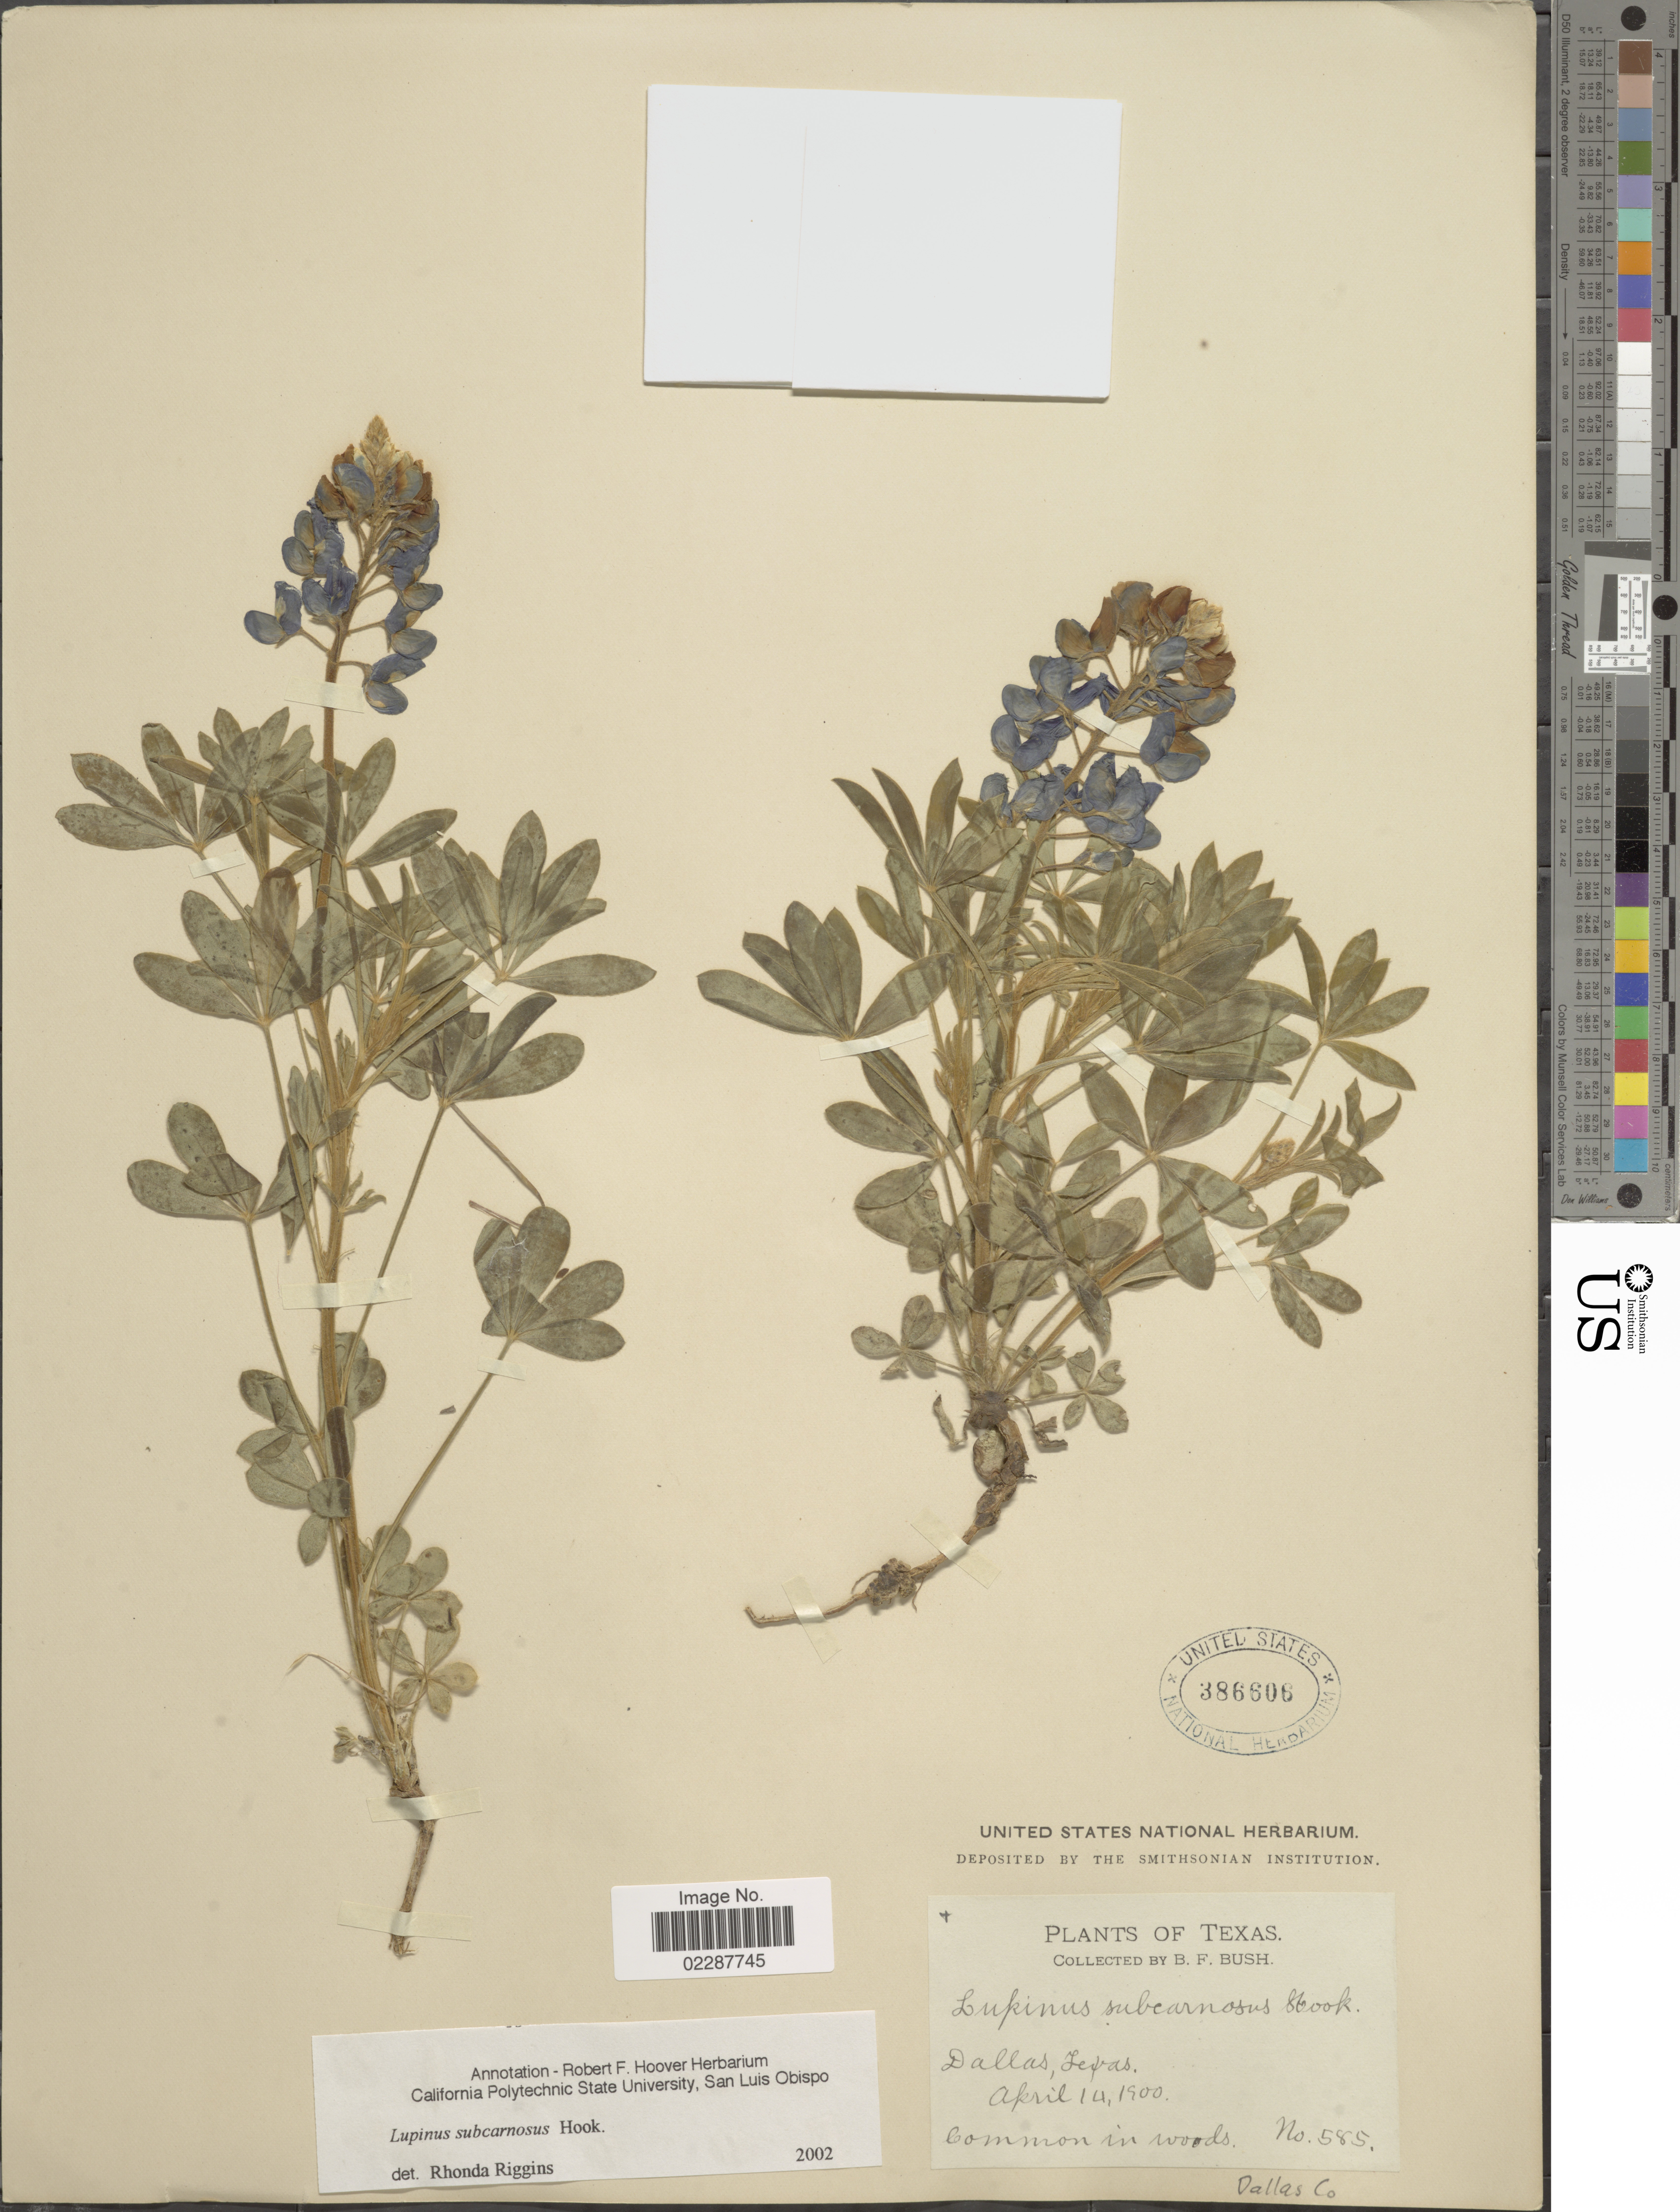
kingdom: Plantae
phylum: Tracheophyta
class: Magnoliopsida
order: Fabales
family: Fabaceae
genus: Lupinus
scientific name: Lupinus subcarnosus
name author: Hook.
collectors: B. F. Bush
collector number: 585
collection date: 1900-04-14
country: United States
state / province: Texas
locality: Dallas, Dallas Co.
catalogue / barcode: US 386606